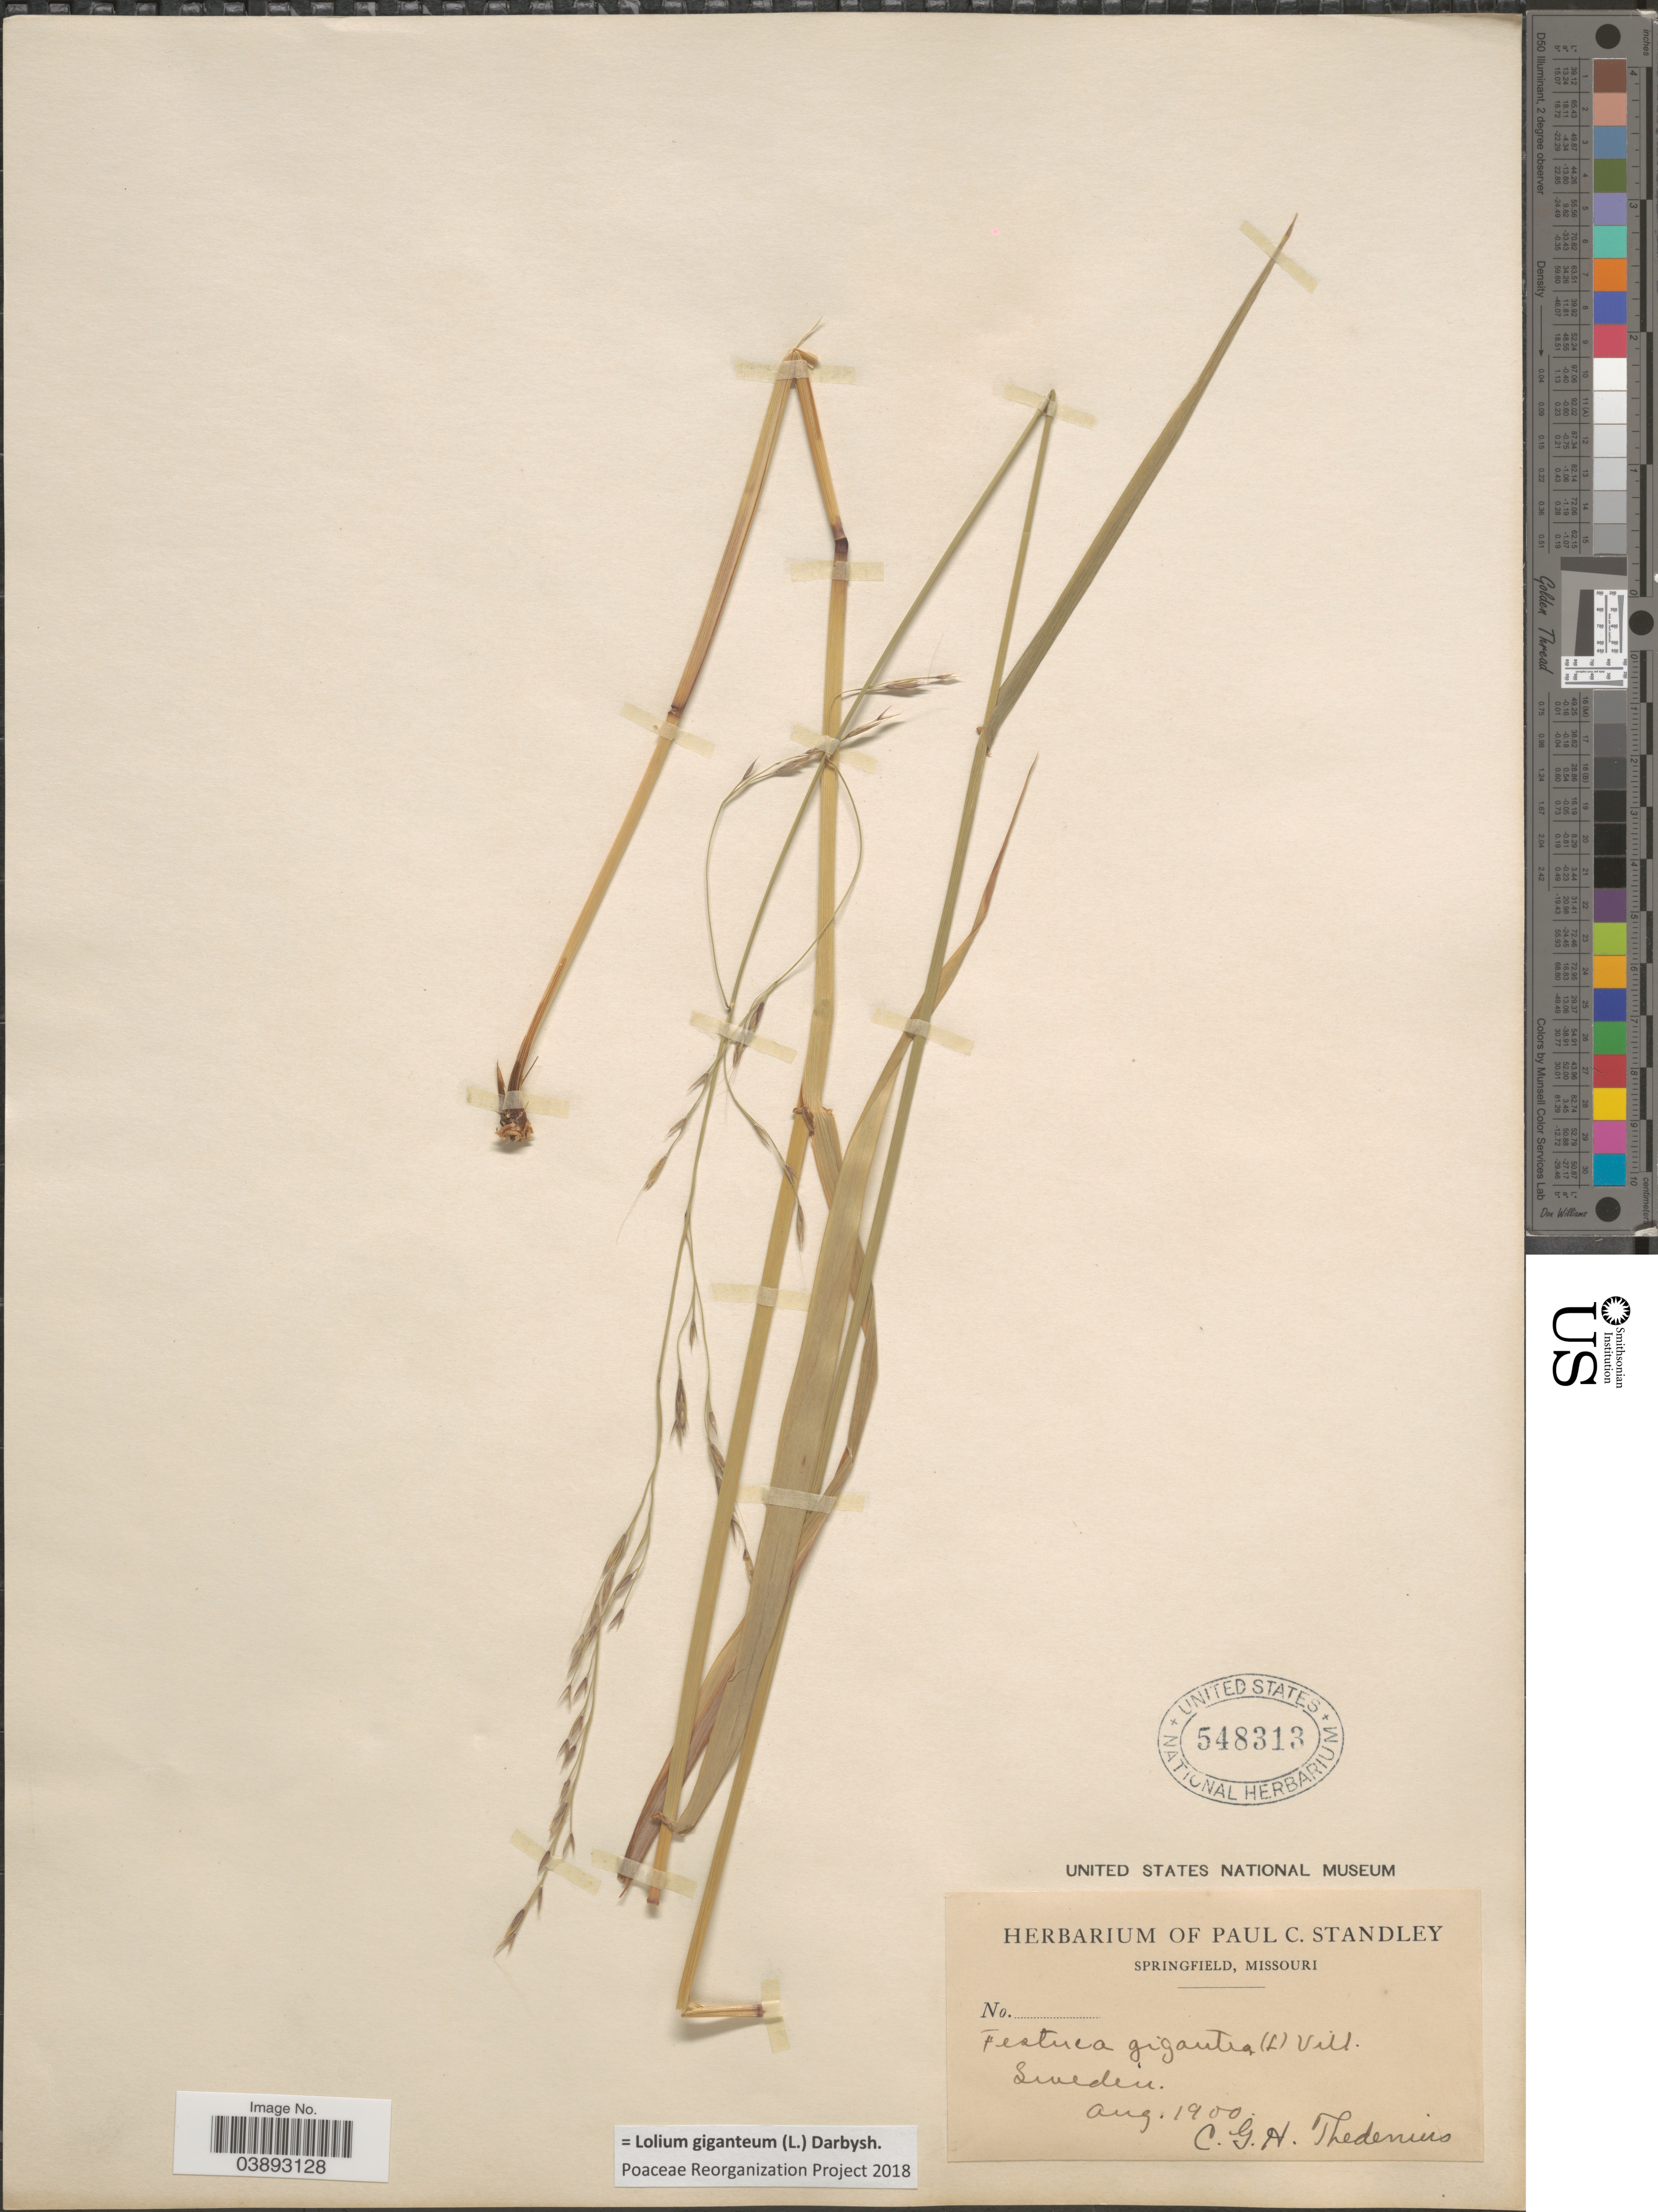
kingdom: Plantae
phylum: Tracheophyta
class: Liliopsida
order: Poales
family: Poaceae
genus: Lolium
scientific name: Lolium giganteum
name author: (L.) Darbysh.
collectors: C. Thedenius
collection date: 1900-08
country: Sweden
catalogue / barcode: US 548313